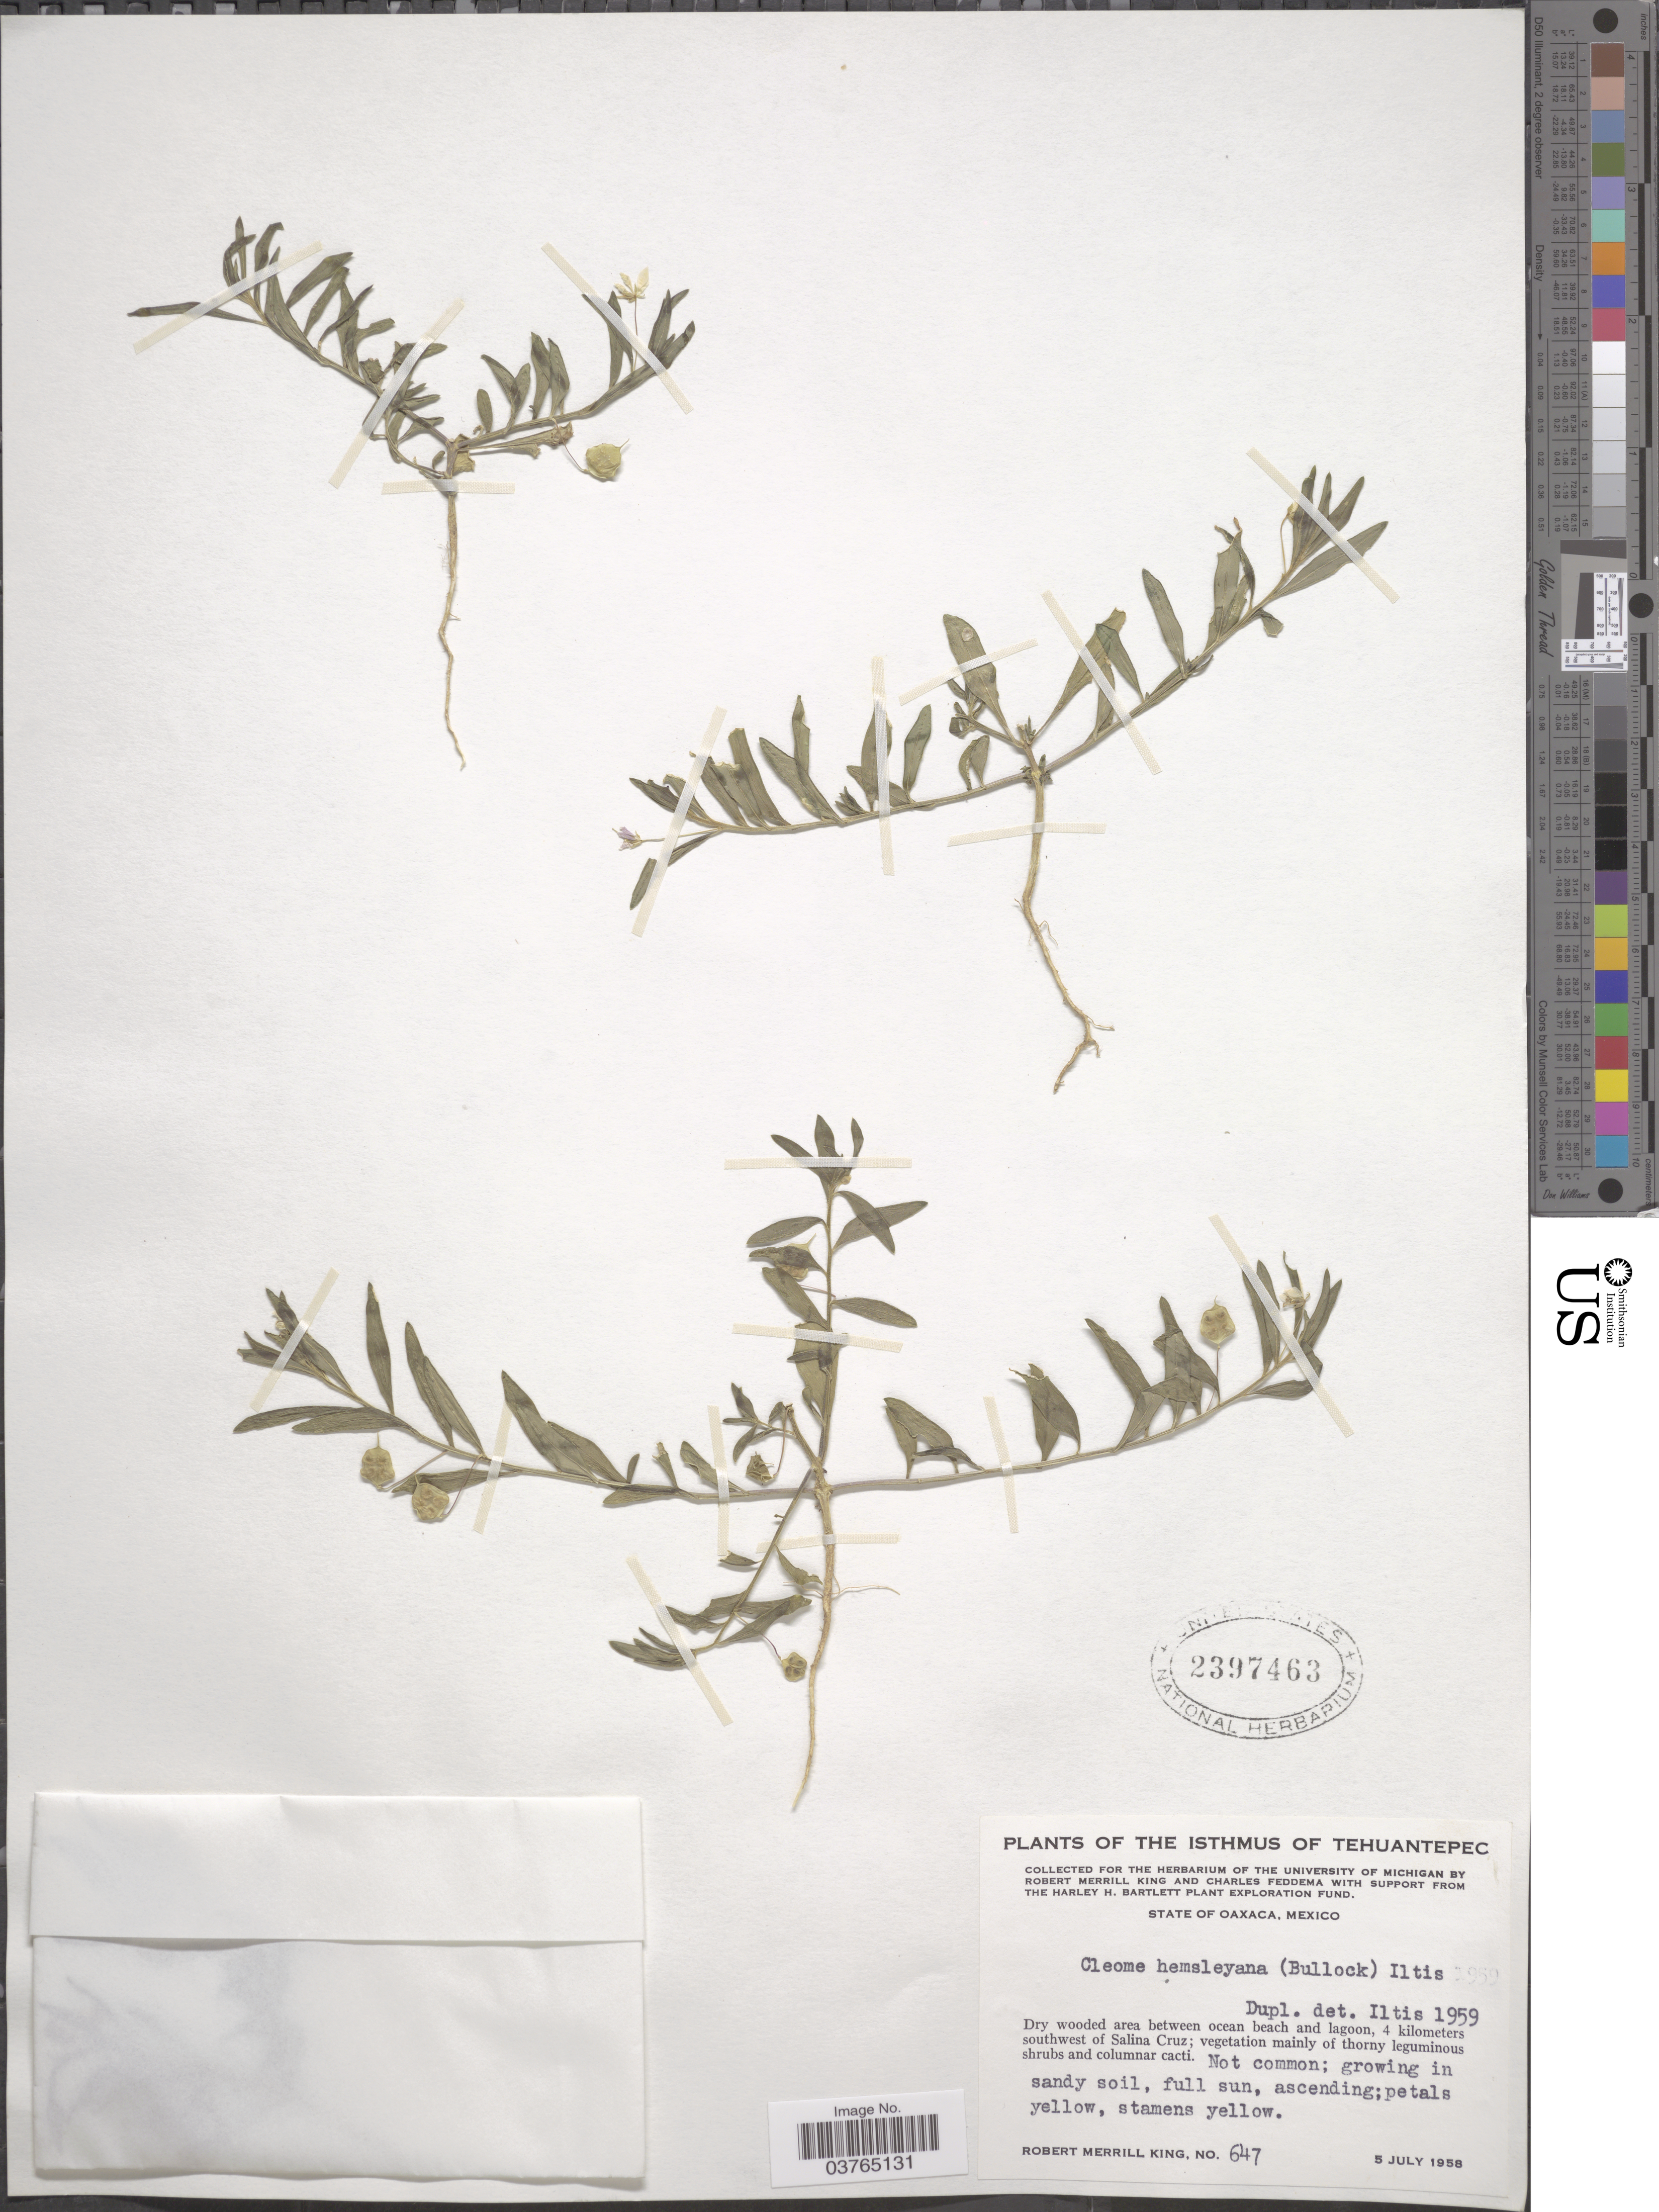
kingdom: Plantae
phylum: Tracheophyta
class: Magnoliopsida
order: Brassicales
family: Cleomaceae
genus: Physostemon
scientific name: Physostemon hemsleyanus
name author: (Bullock) R.C. Foster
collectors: R. M. King & C. Feddema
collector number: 647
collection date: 1958-07-05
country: Mexico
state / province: Oaxaca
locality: The Isthmus of Tehuantepec. Dry wooded area between ocean beach and lagoon, 4 kilometers southwest of Salina Cruz.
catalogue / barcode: US 2397463